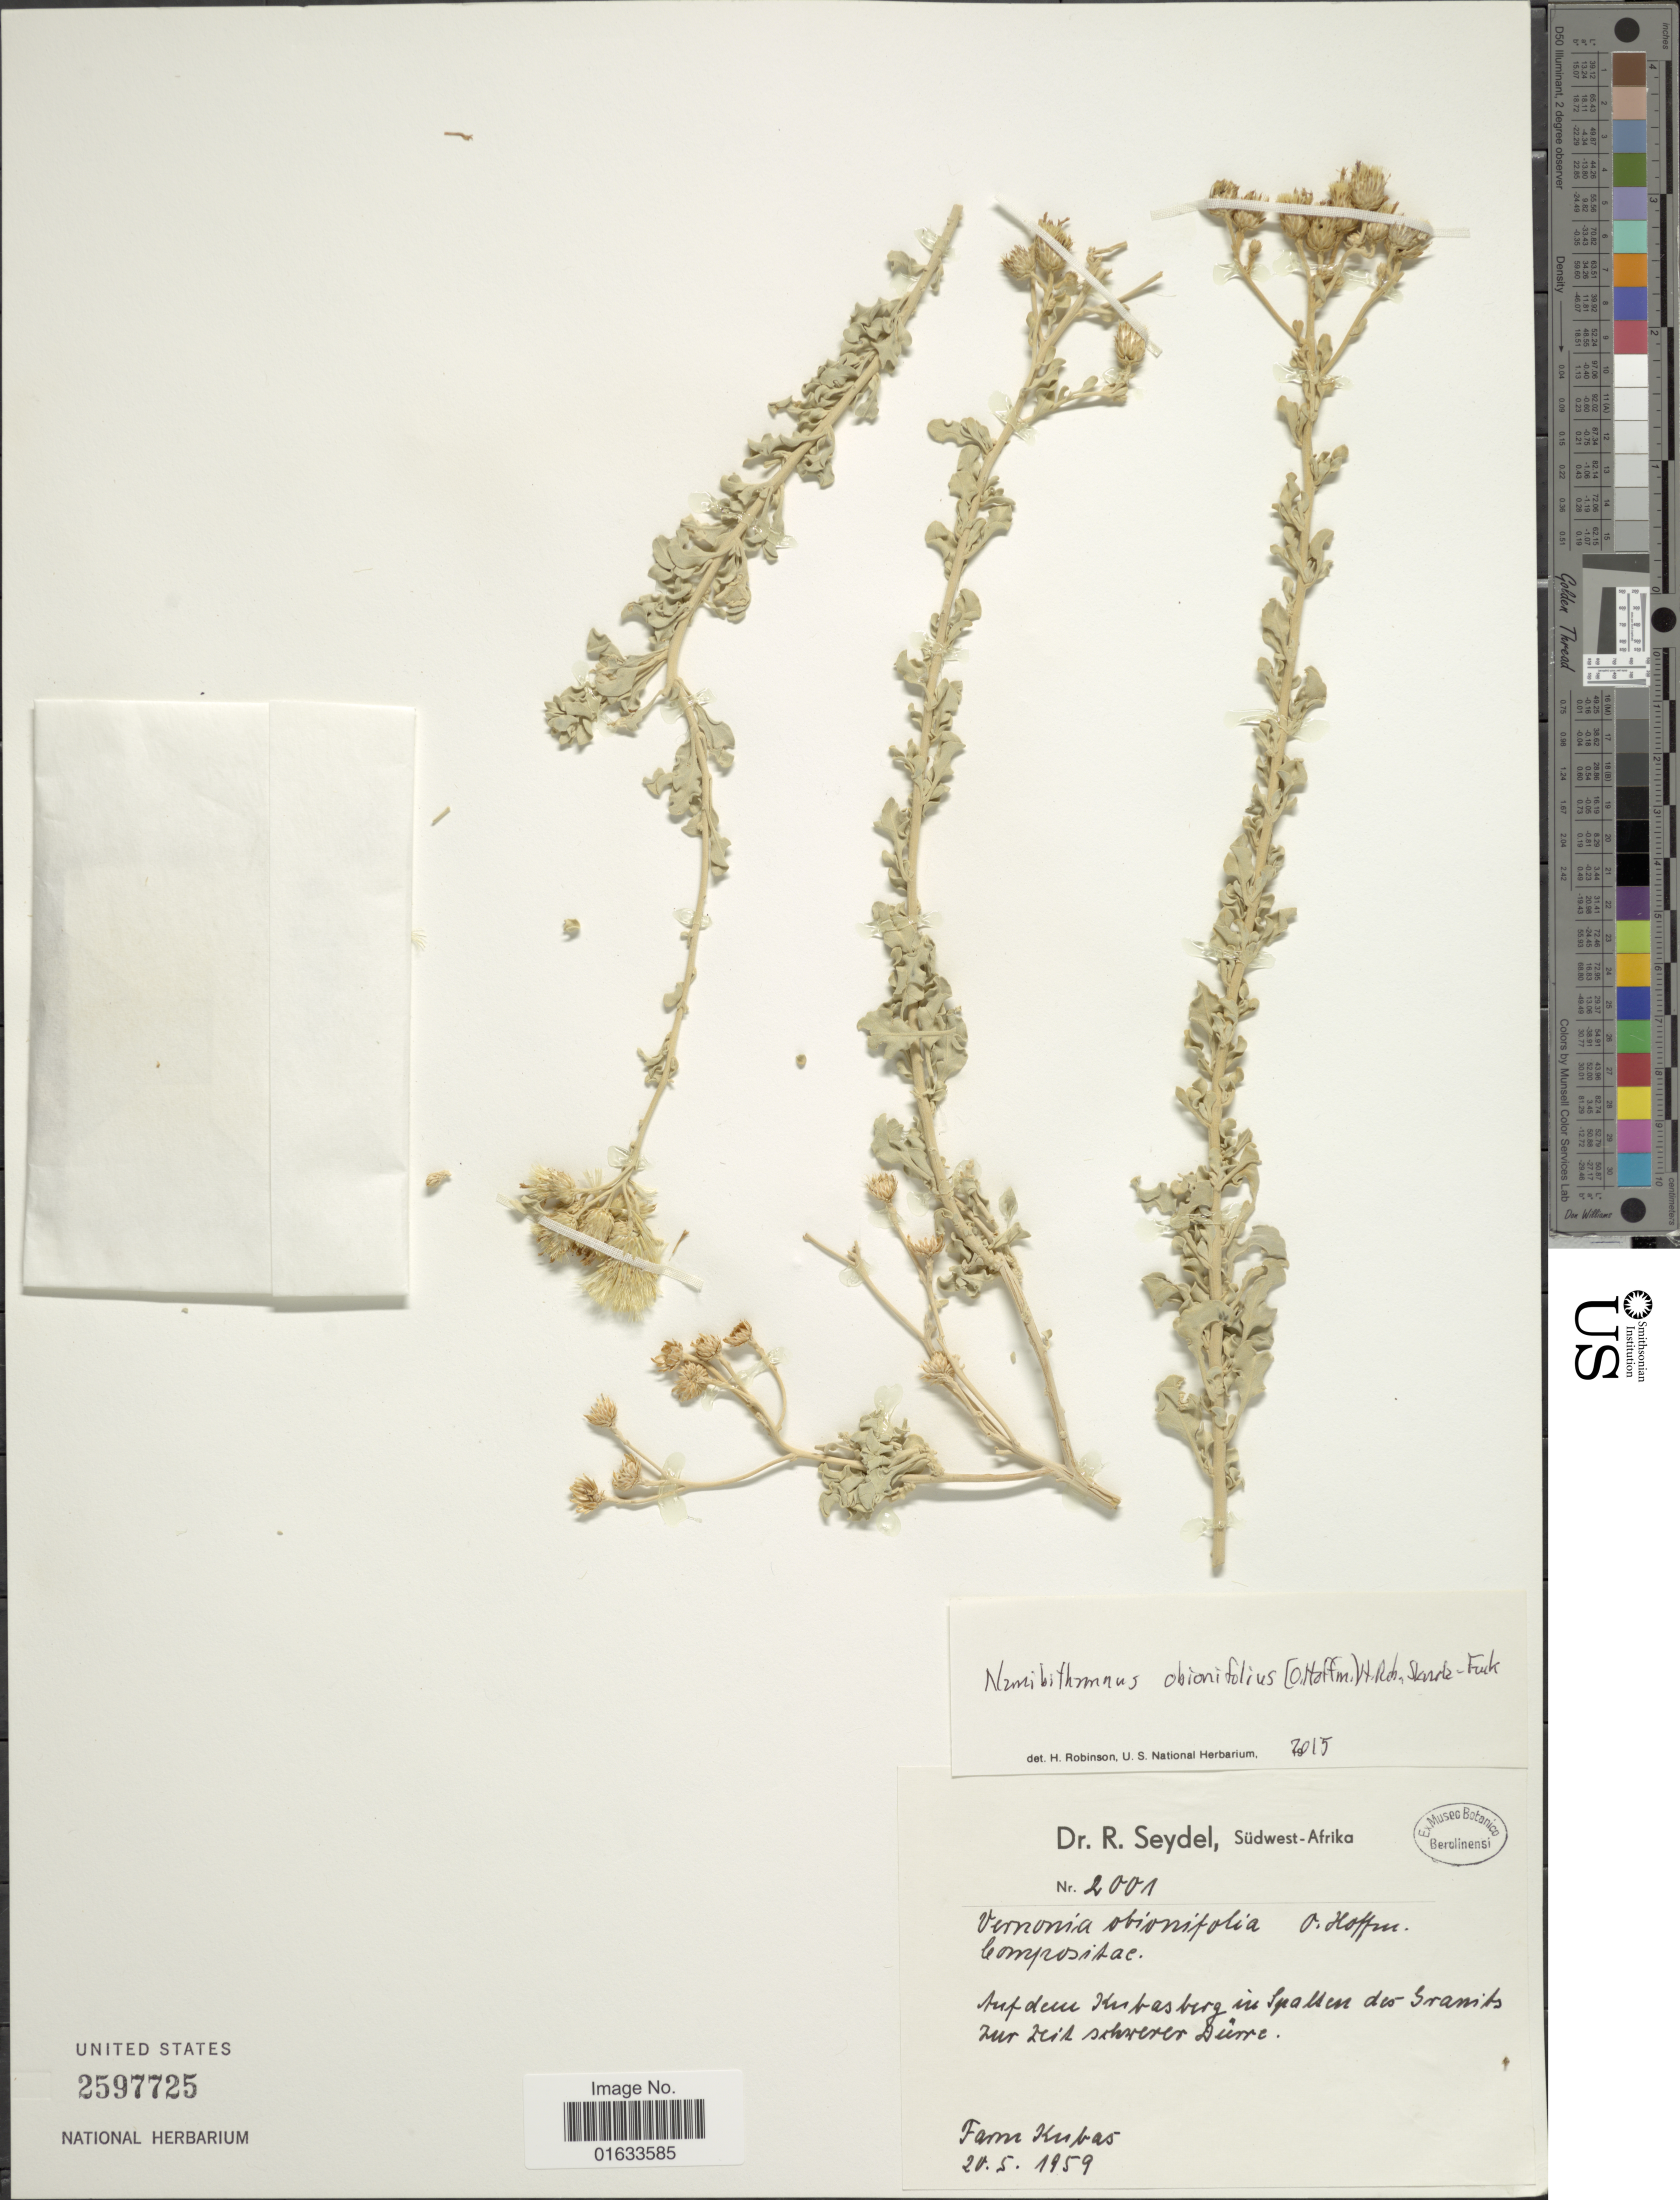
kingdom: Plantae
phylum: Tracheophyta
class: Magnoliopsida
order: Asterales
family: Asteraceae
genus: Namibithamnus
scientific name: Namibithamnus obionifolia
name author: (O. Hoffm.) H. Rob. et al.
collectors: R. Seydel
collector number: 2001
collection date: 1959-05-20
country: Namibia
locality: Sudwest-Afrika. Auf dem Kubasberg in Spalten des Granits zur zeit schwerer Dürre. Farm Kubas.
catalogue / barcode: US 2597725